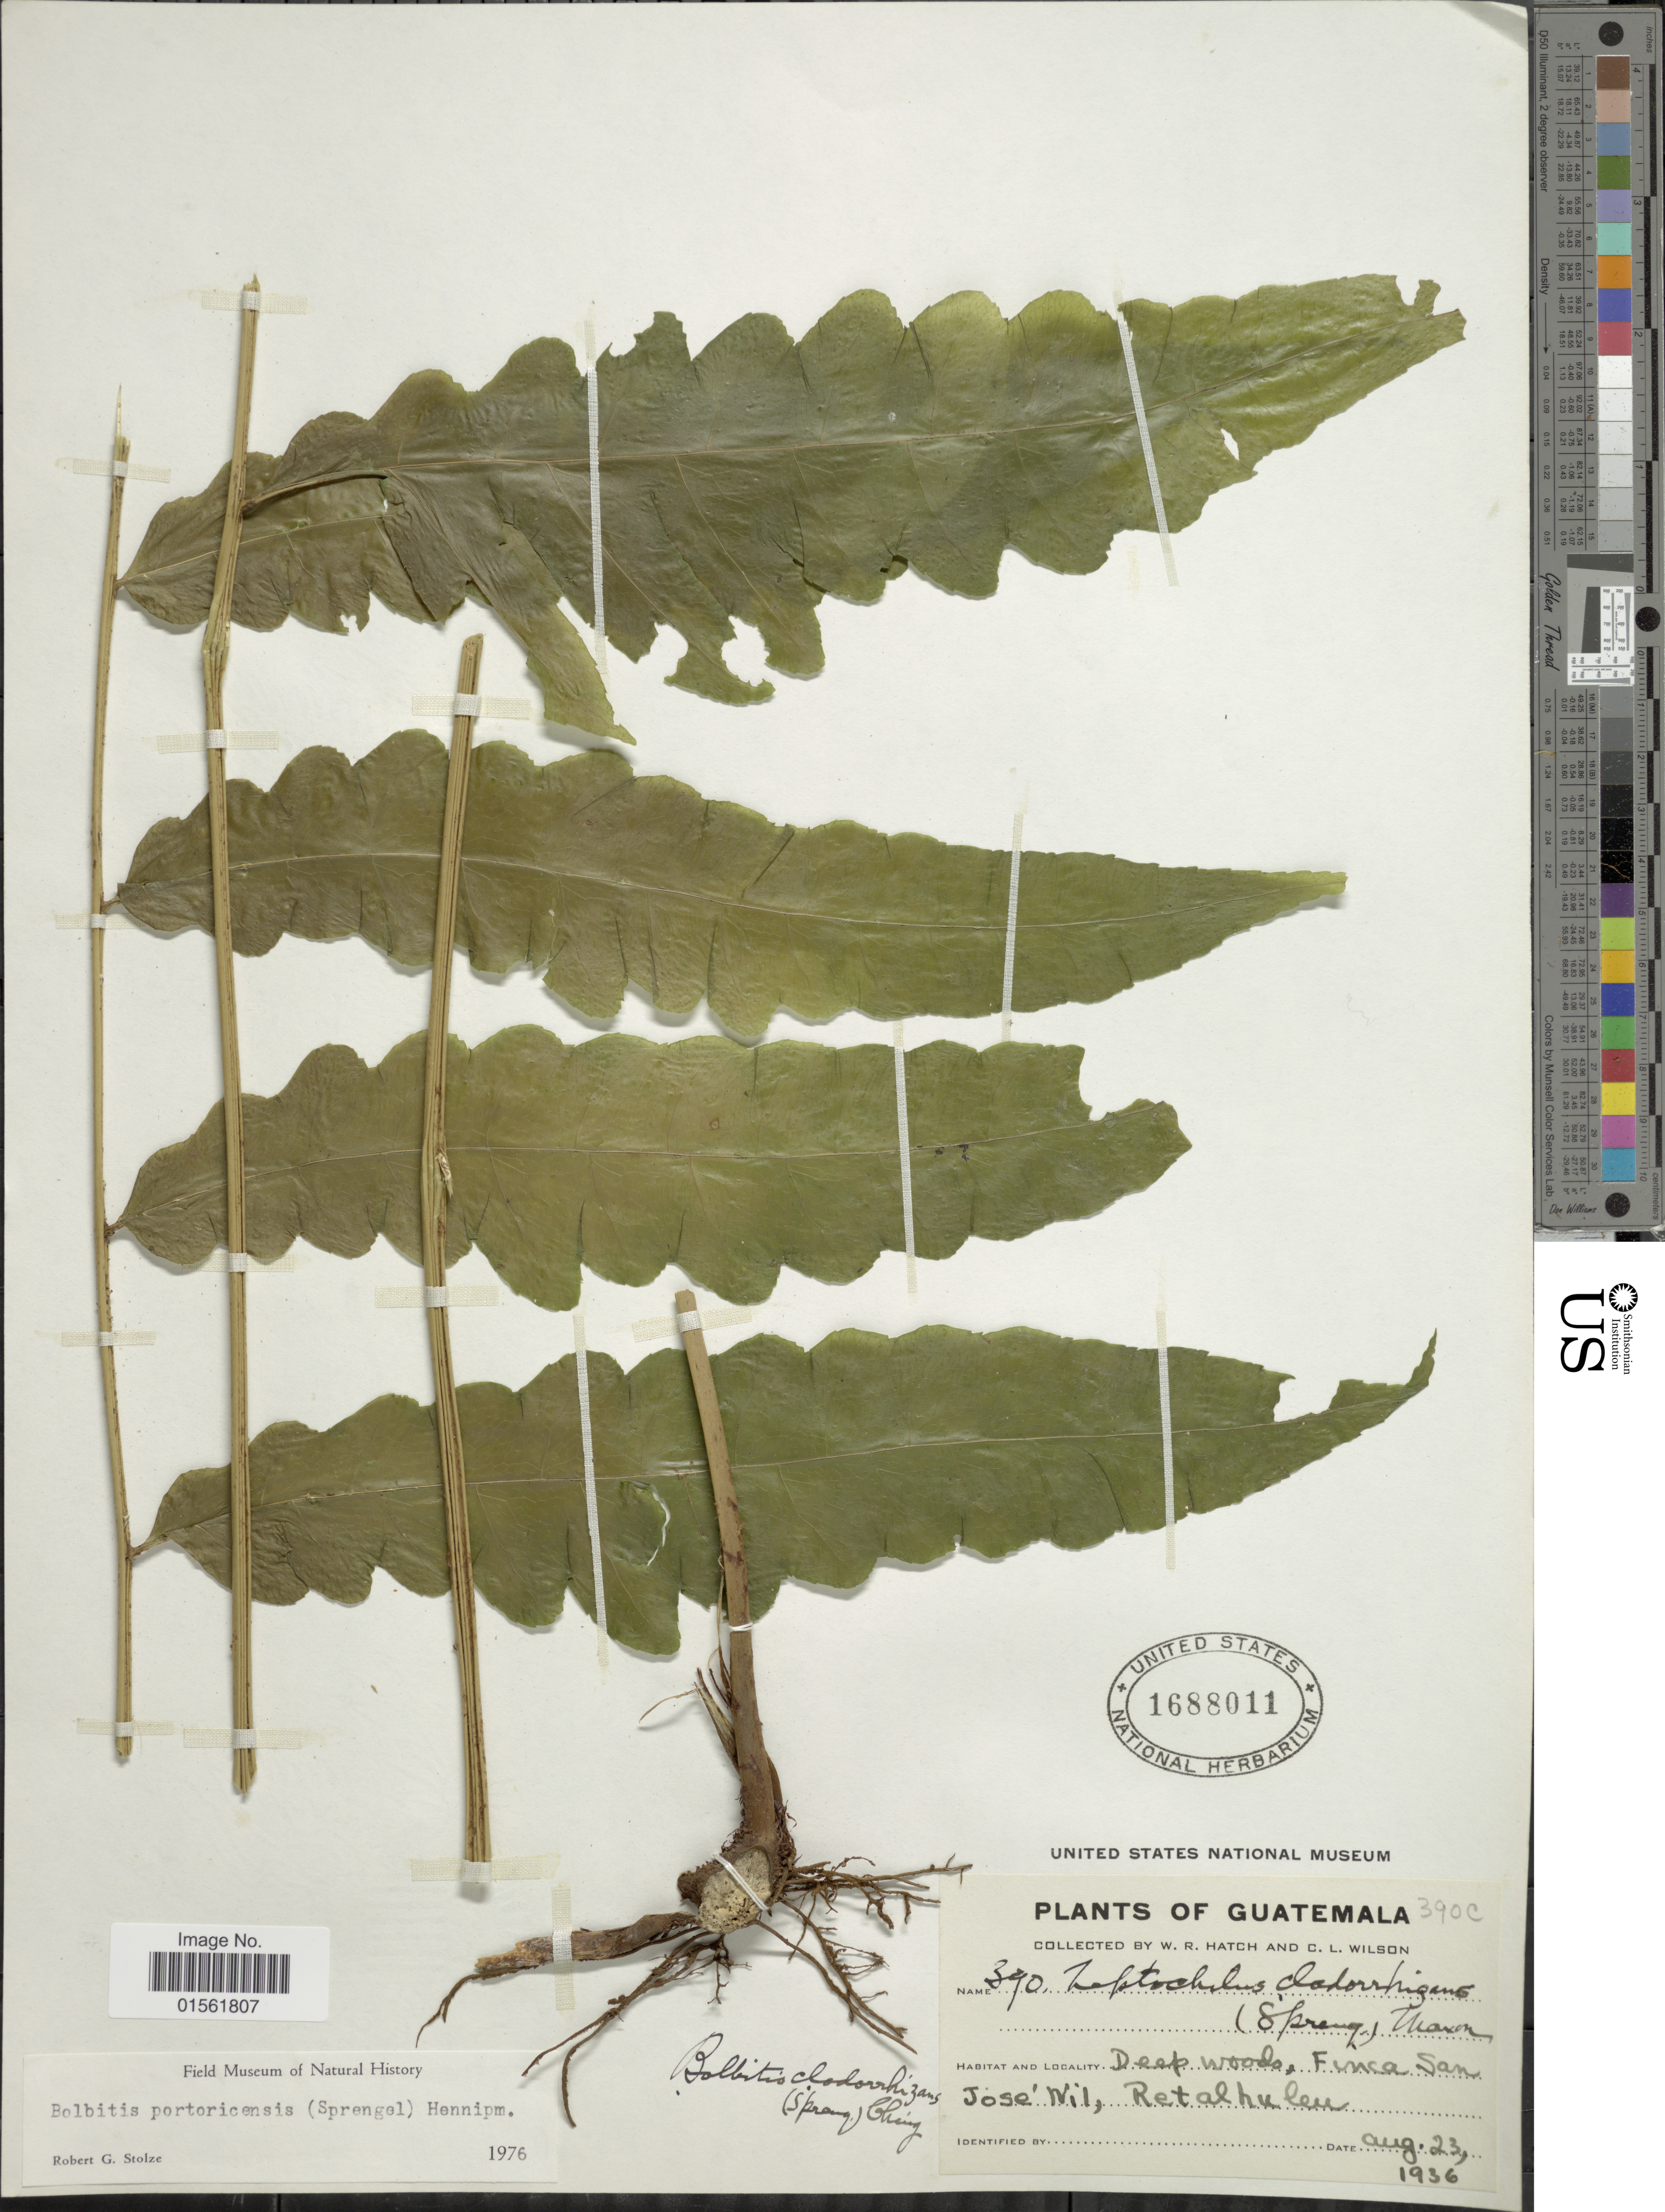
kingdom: Plantae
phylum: Tracheophyta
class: Polypodiopsida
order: Polypodiales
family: Dryopteridaceae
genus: Bolbitis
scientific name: Bolbitis portoricensis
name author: (Spreng.) Hennipman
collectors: W. Hatch & C. L. Wilson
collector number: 390C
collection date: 1936-08-23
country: Guatemala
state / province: Retalhuleu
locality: Deep woods, Finca San José Nil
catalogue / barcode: US 1688011